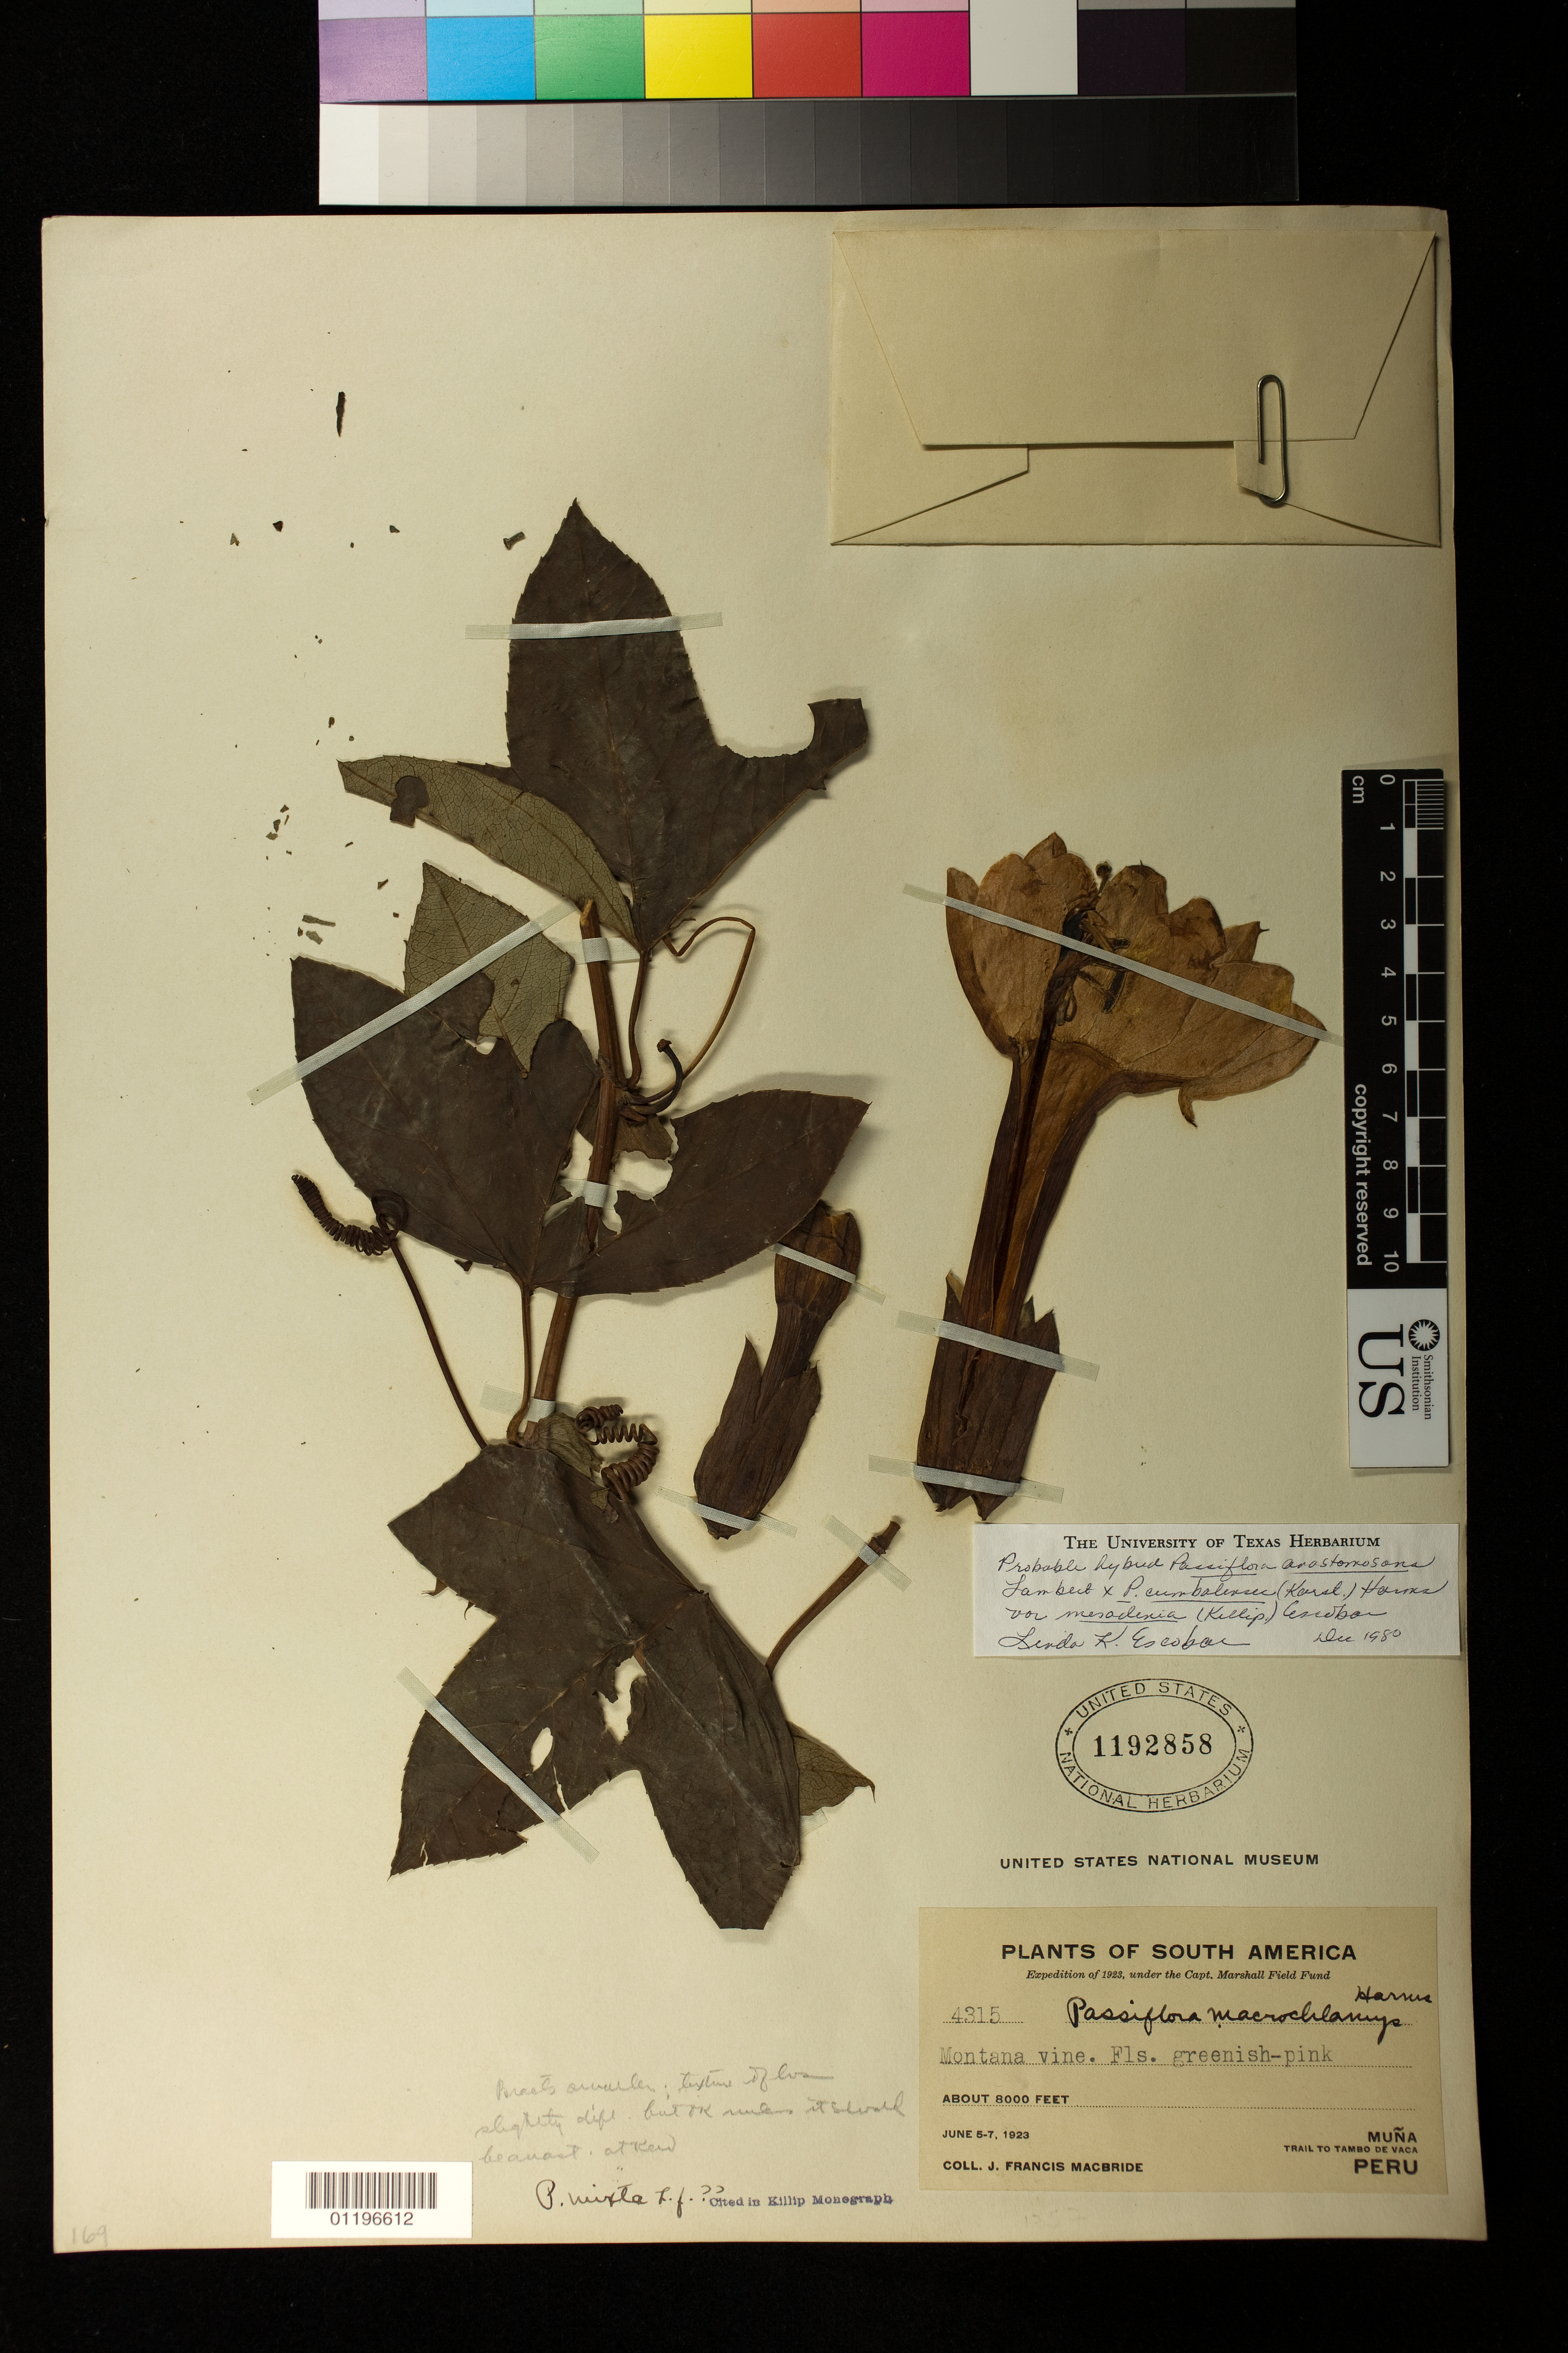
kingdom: Plantae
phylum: Tracheophyta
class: Magnoliopsida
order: Malpighiales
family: Passifloraceae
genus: Passiflora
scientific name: Passiflora cumbalensis var. mesadenia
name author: (Killip) L.K. Escobar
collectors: J. F. Macbride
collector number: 4315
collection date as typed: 05 Jun 1923 to 07 Jun 1923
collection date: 1923-06-05/1923-06-07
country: Peru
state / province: Huánuco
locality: Muna Trail to Tambo de Vaca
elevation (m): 2438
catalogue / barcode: US 1192858